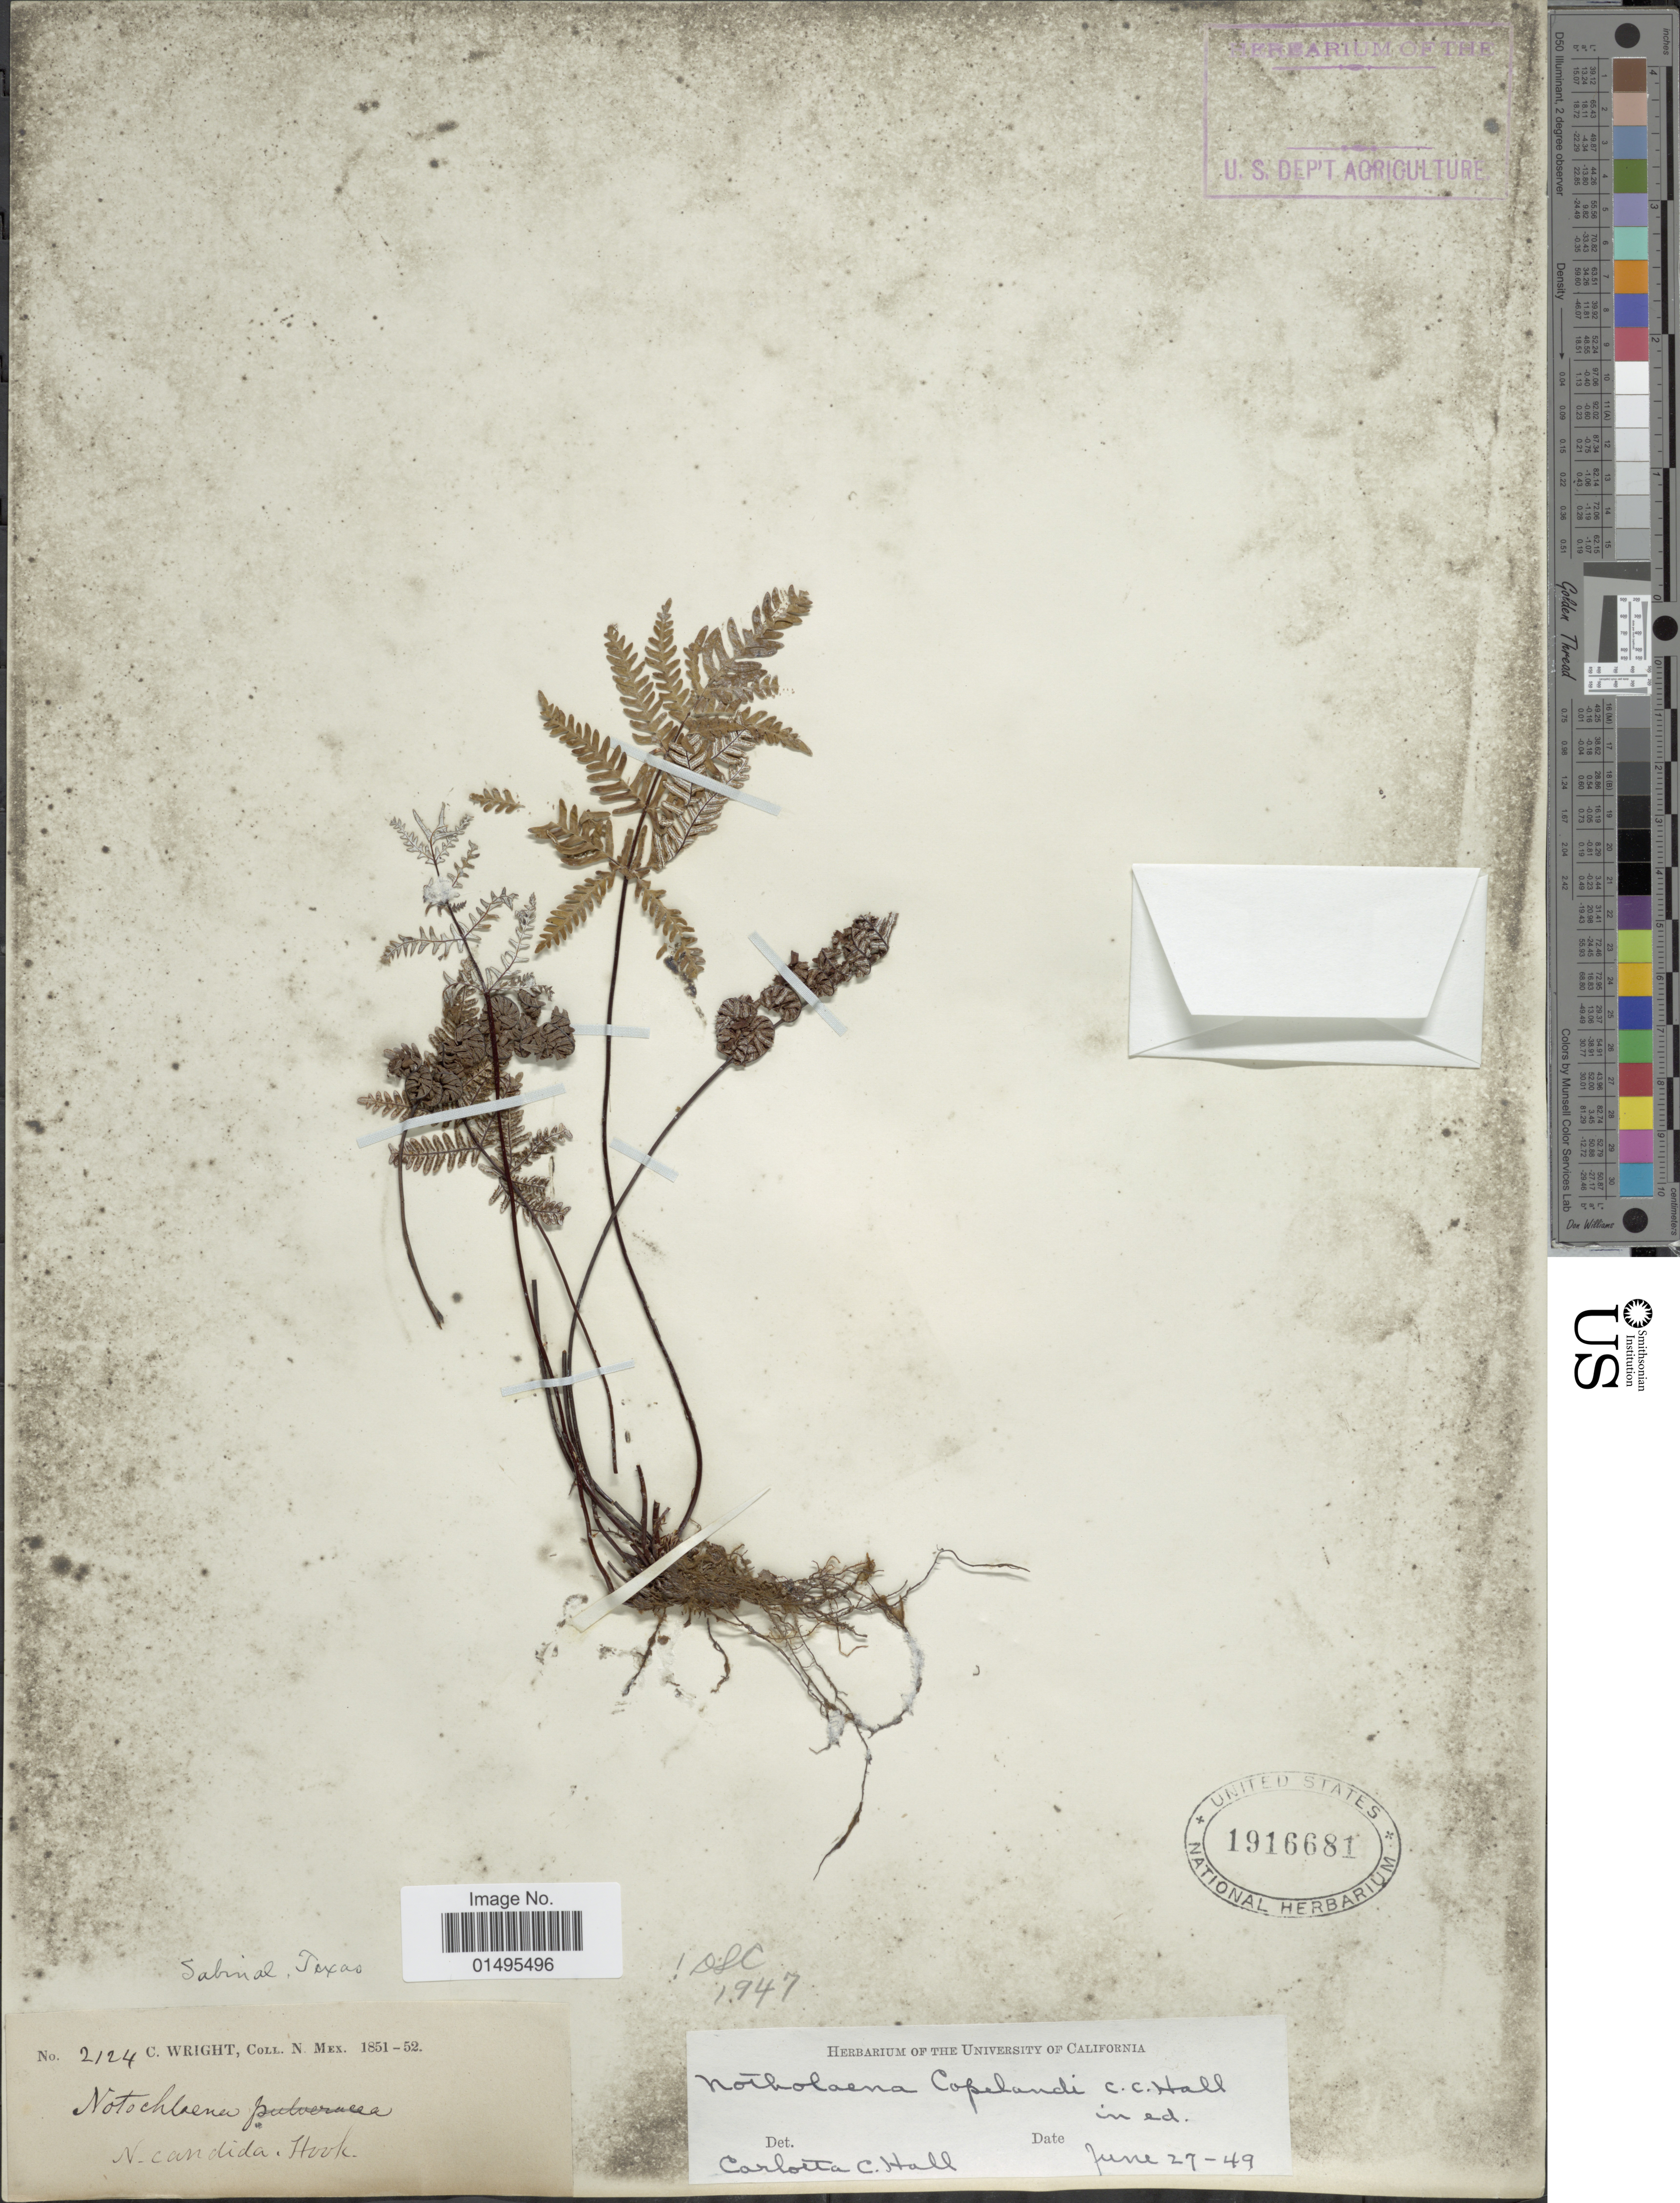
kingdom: Plantae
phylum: Tracheophyta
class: Polypodiopsida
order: Polypodiales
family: Pteridaceae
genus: Notholaena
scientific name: Notholaena candida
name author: (M. Martens) Hook.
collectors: C. Wright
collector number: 2124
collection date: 1851/1852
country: United States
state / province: New Mexico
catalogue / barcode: US 1916681